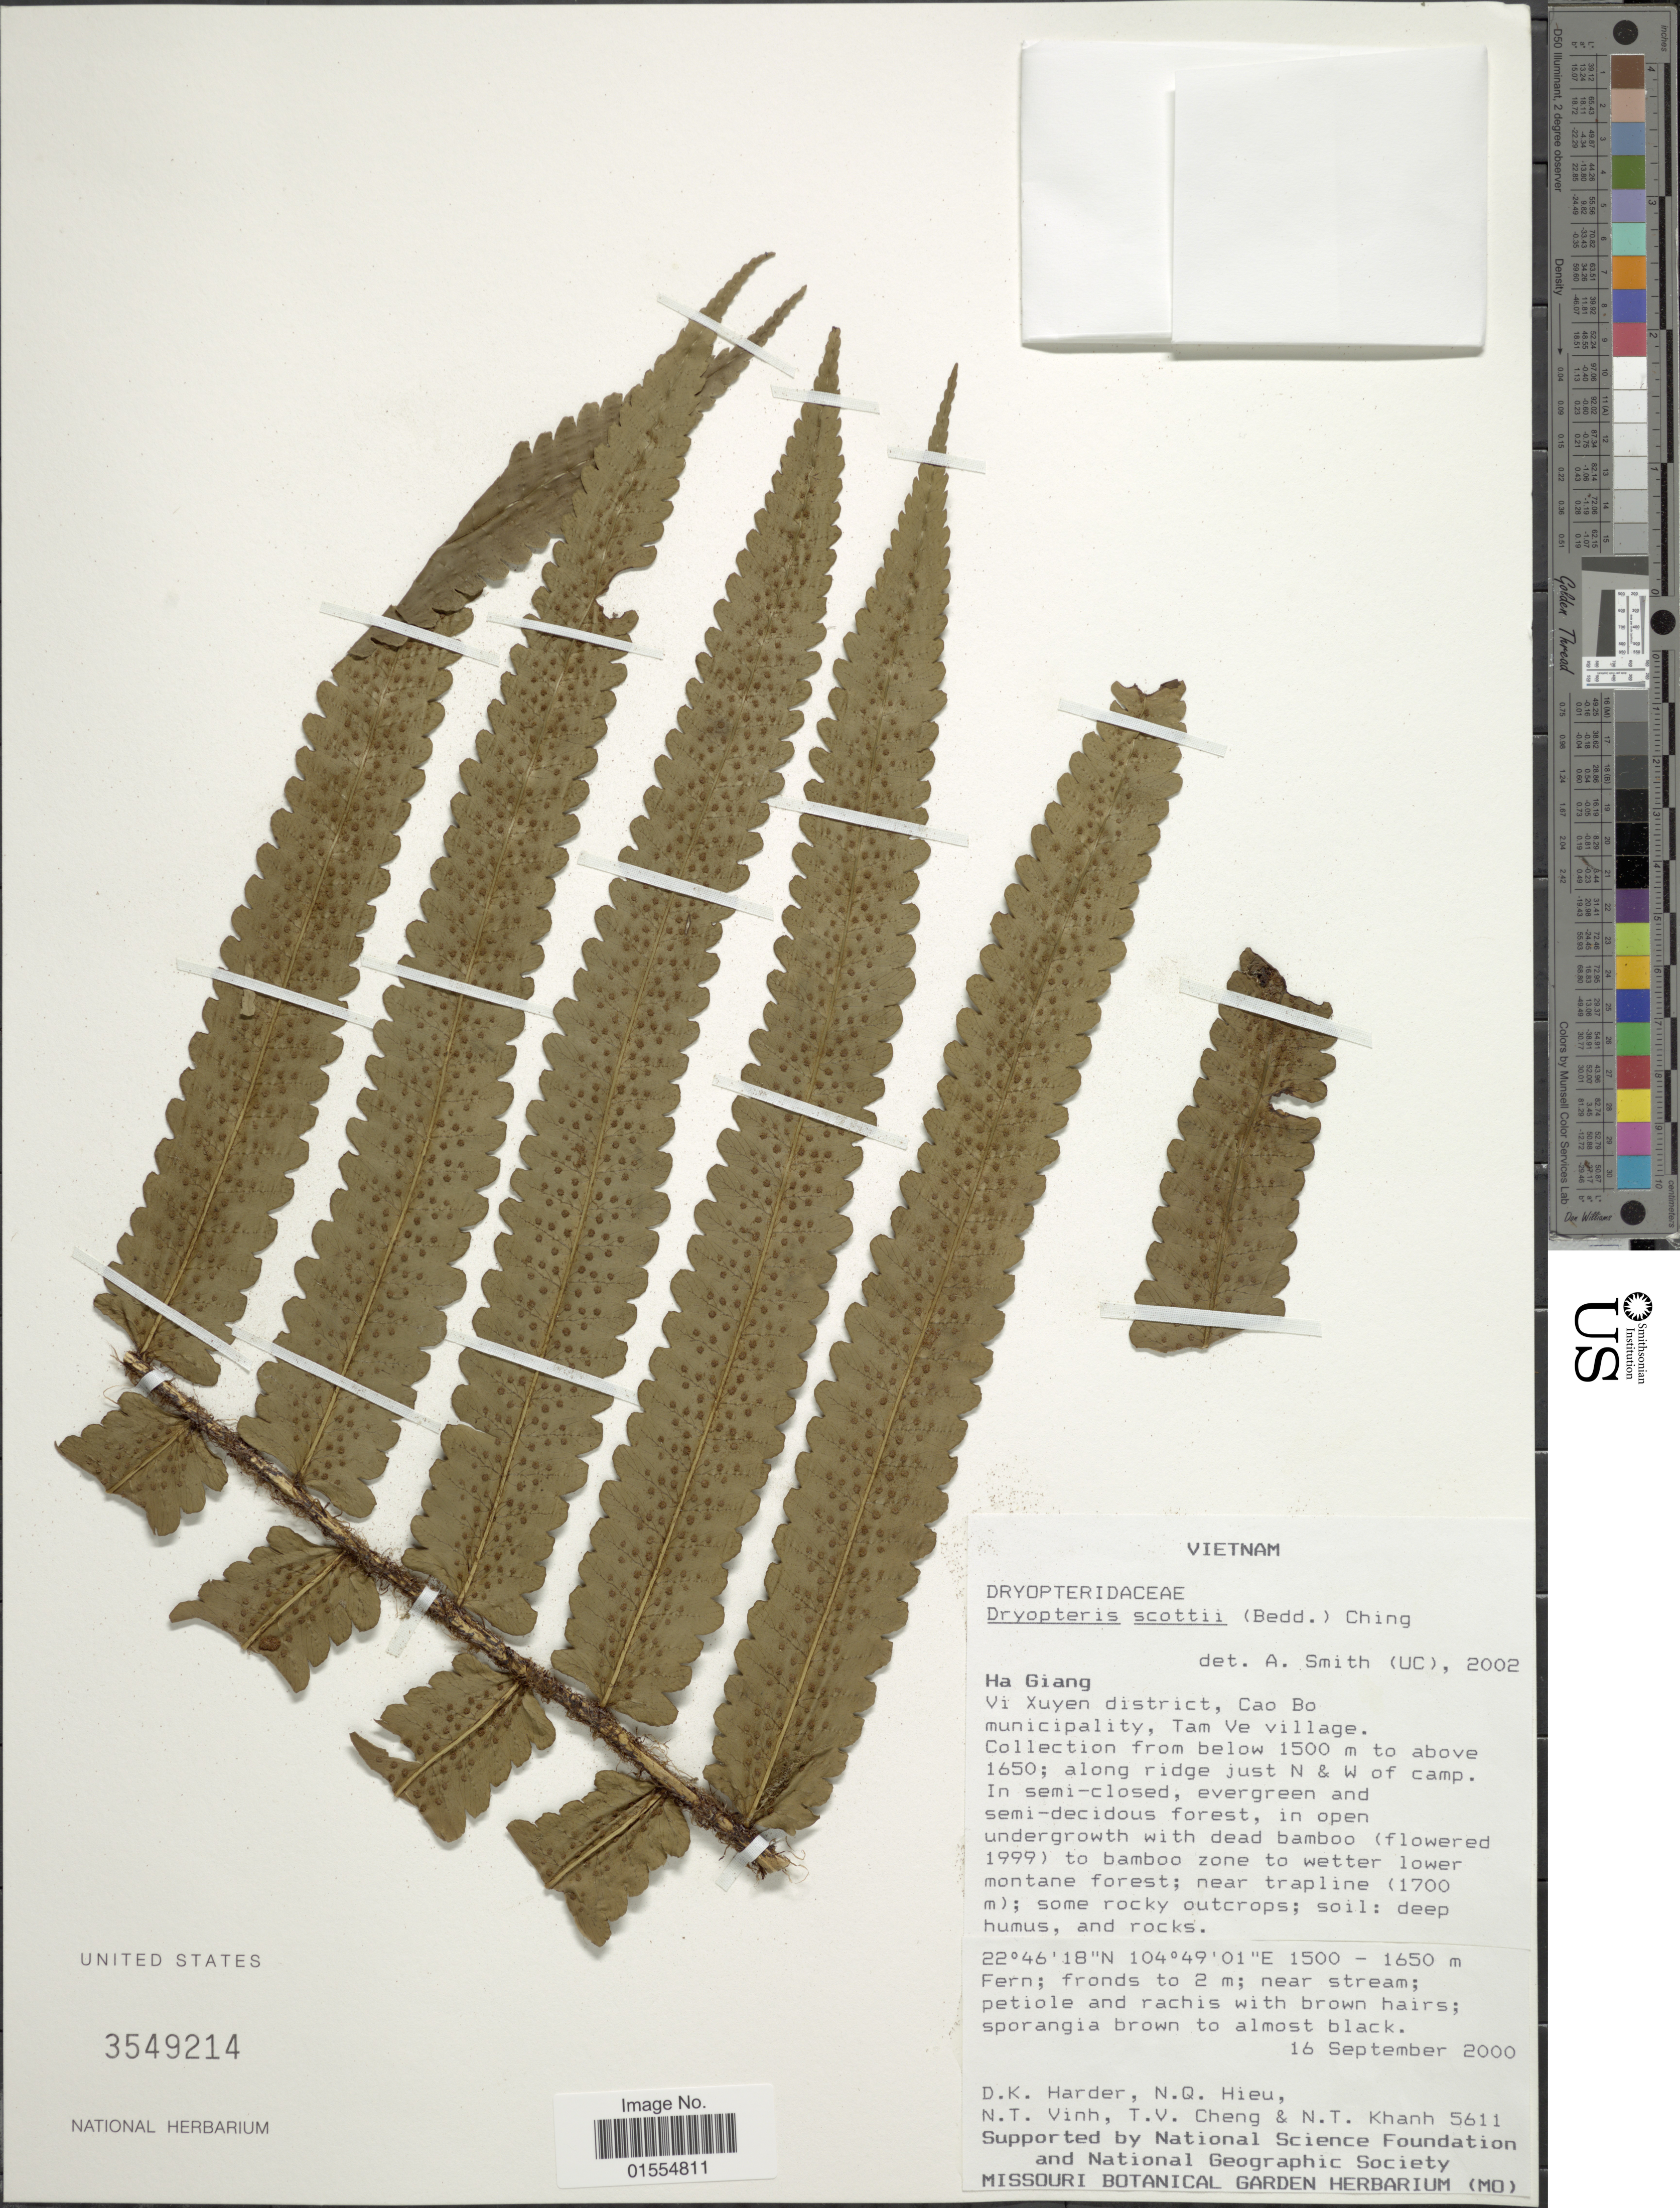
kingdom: Plantae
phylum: Tracheophyta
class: Polypodiopsida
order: Polypodiales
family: Dryopteridaceae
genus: Dryopteris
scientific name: Dryopteris scottii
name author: (Bedd.) Ching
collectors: D. Harder, N. Hieu, N. Vinh, T. Cheng & N. Khanh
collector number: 5611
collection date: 2000-09-16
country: Vietnam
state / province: Ha Giang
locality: Vietnam, Ha Giang, Vi Xuyen District, Cao Bo municipality, Tam Ve village, along ridge just N & W of camp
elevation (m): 1500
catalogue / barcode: US 3549214